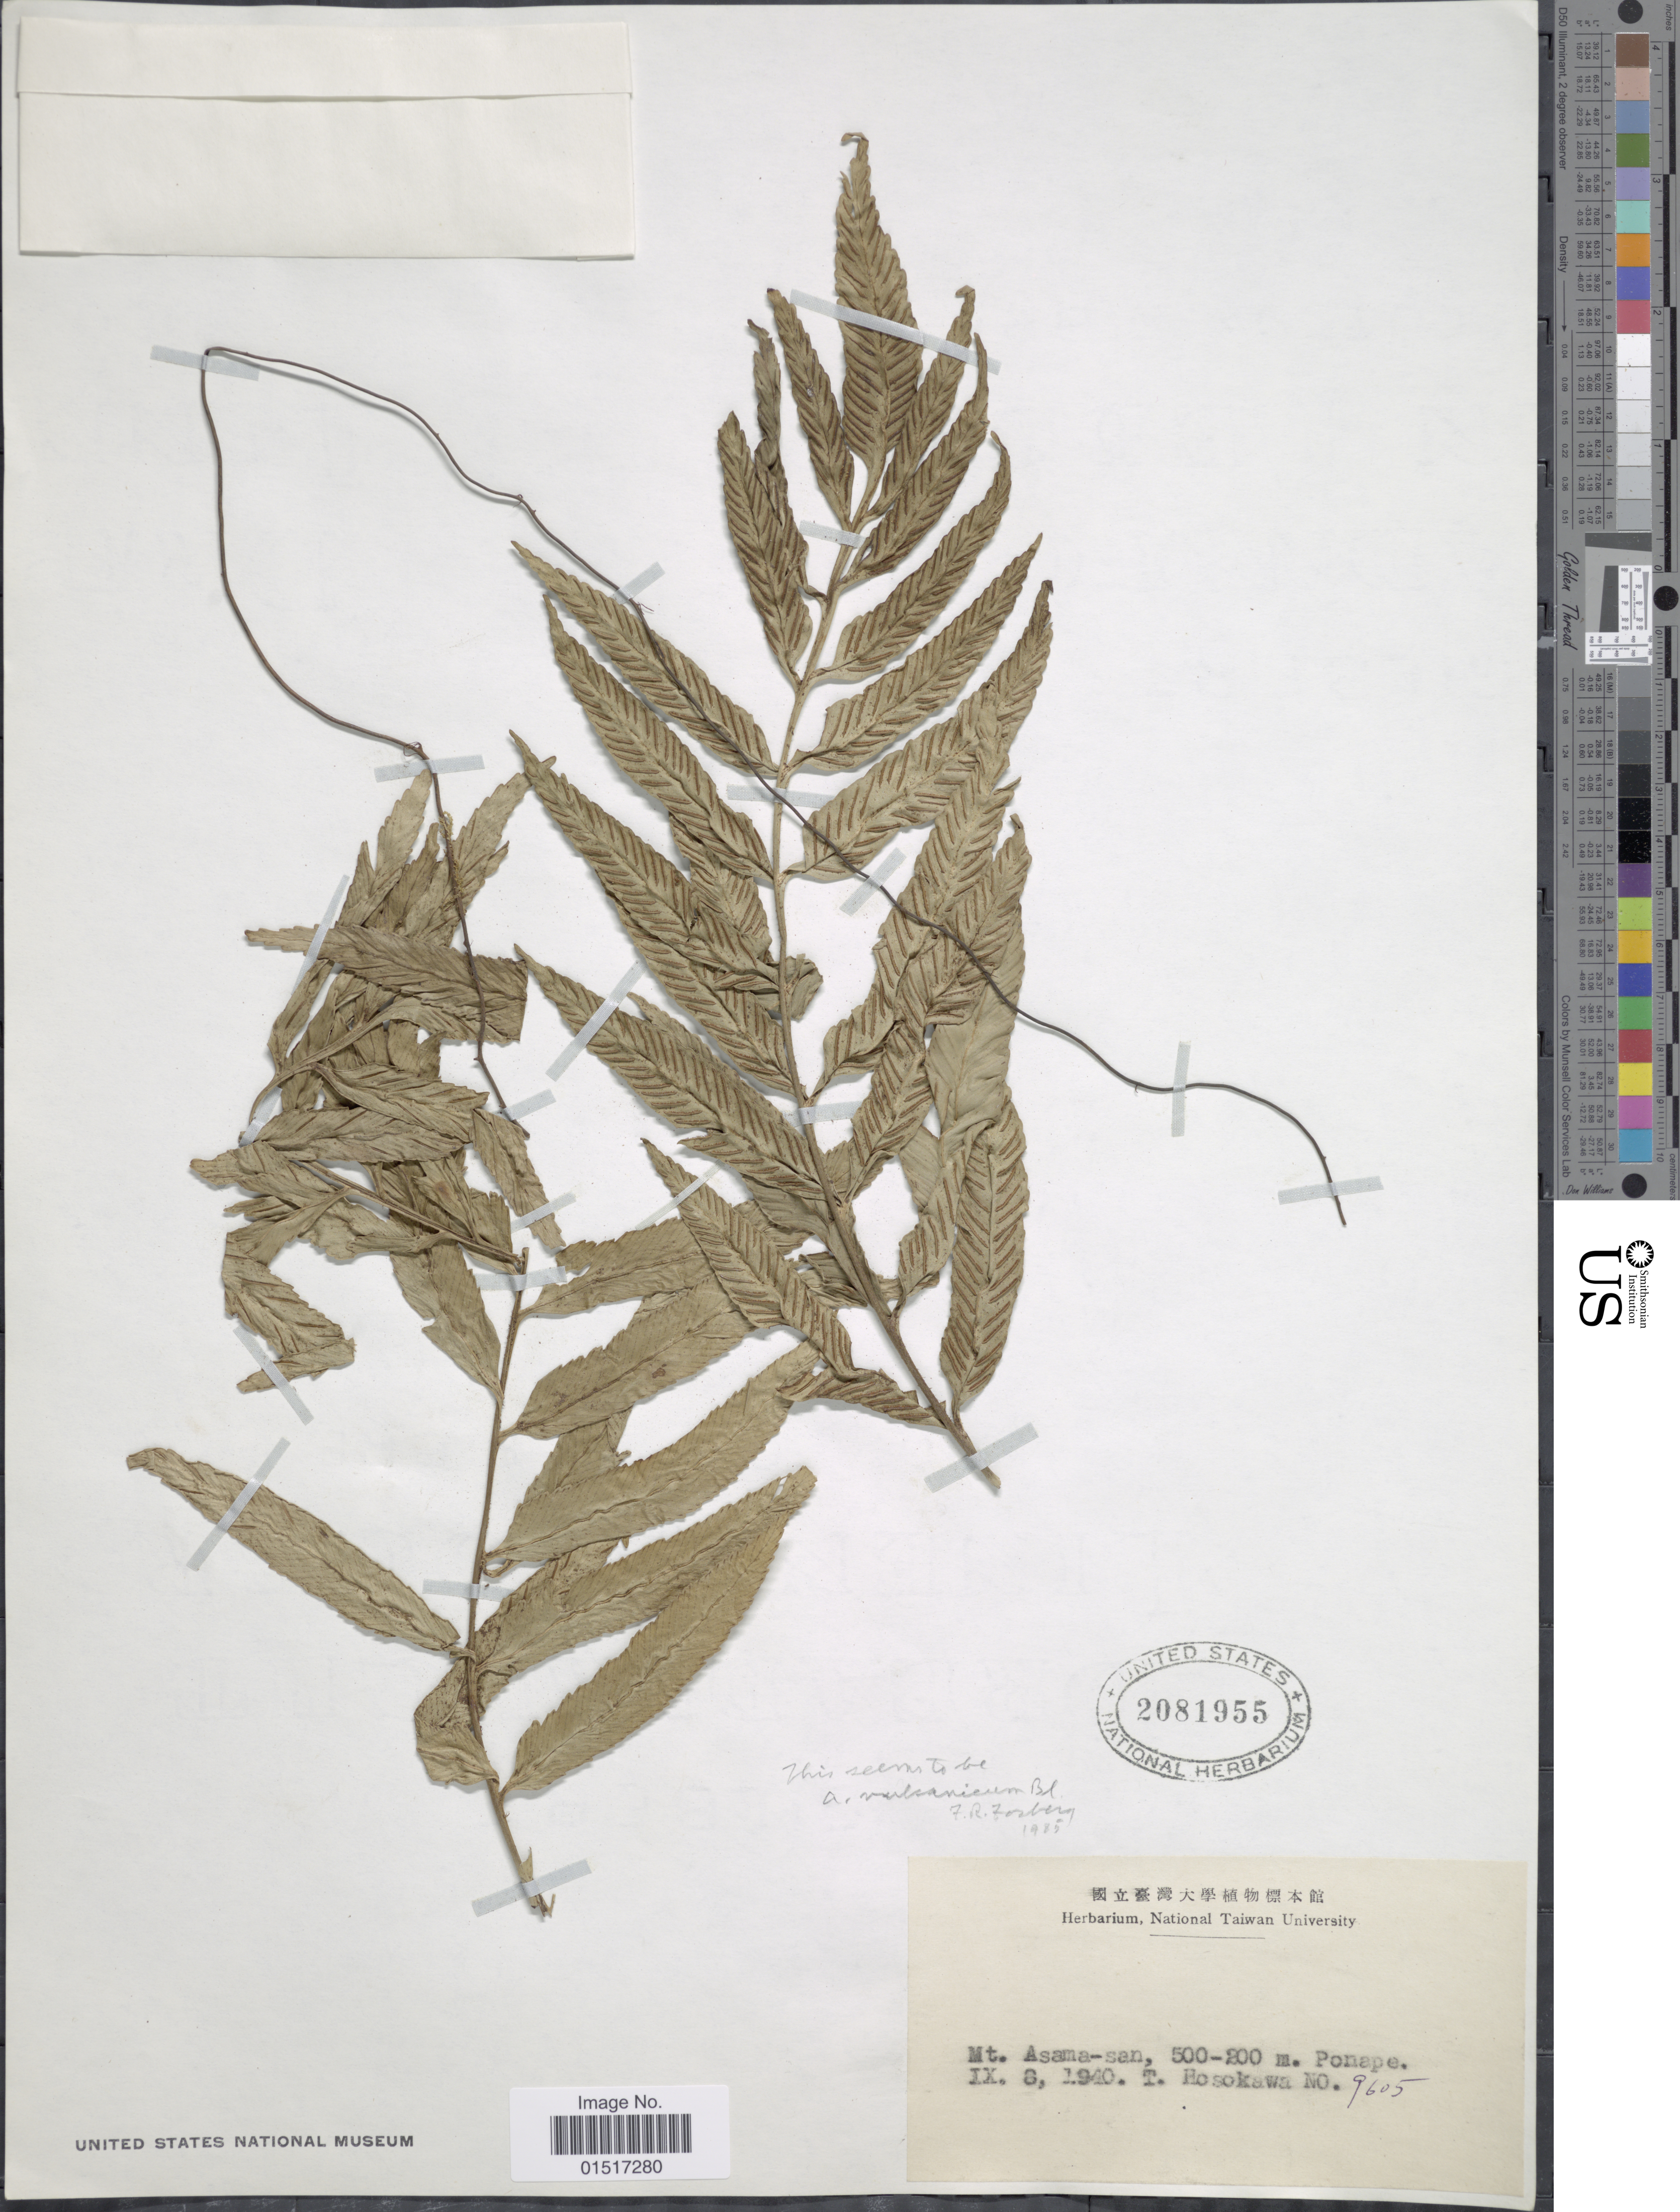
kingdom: Plantae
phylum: Tracheophyta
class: Polypodiopsida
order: Polypodiales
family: Aspleniaceae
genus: Asplenium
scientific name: Asplenium vulcanicum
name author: Blume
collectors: T. Hosokawa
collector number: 9605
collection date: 1940-09-08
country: Micronesia, Federated States of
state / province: Pohnpei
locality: Mt. Asama-san. Ponape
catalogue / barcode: US 2081955